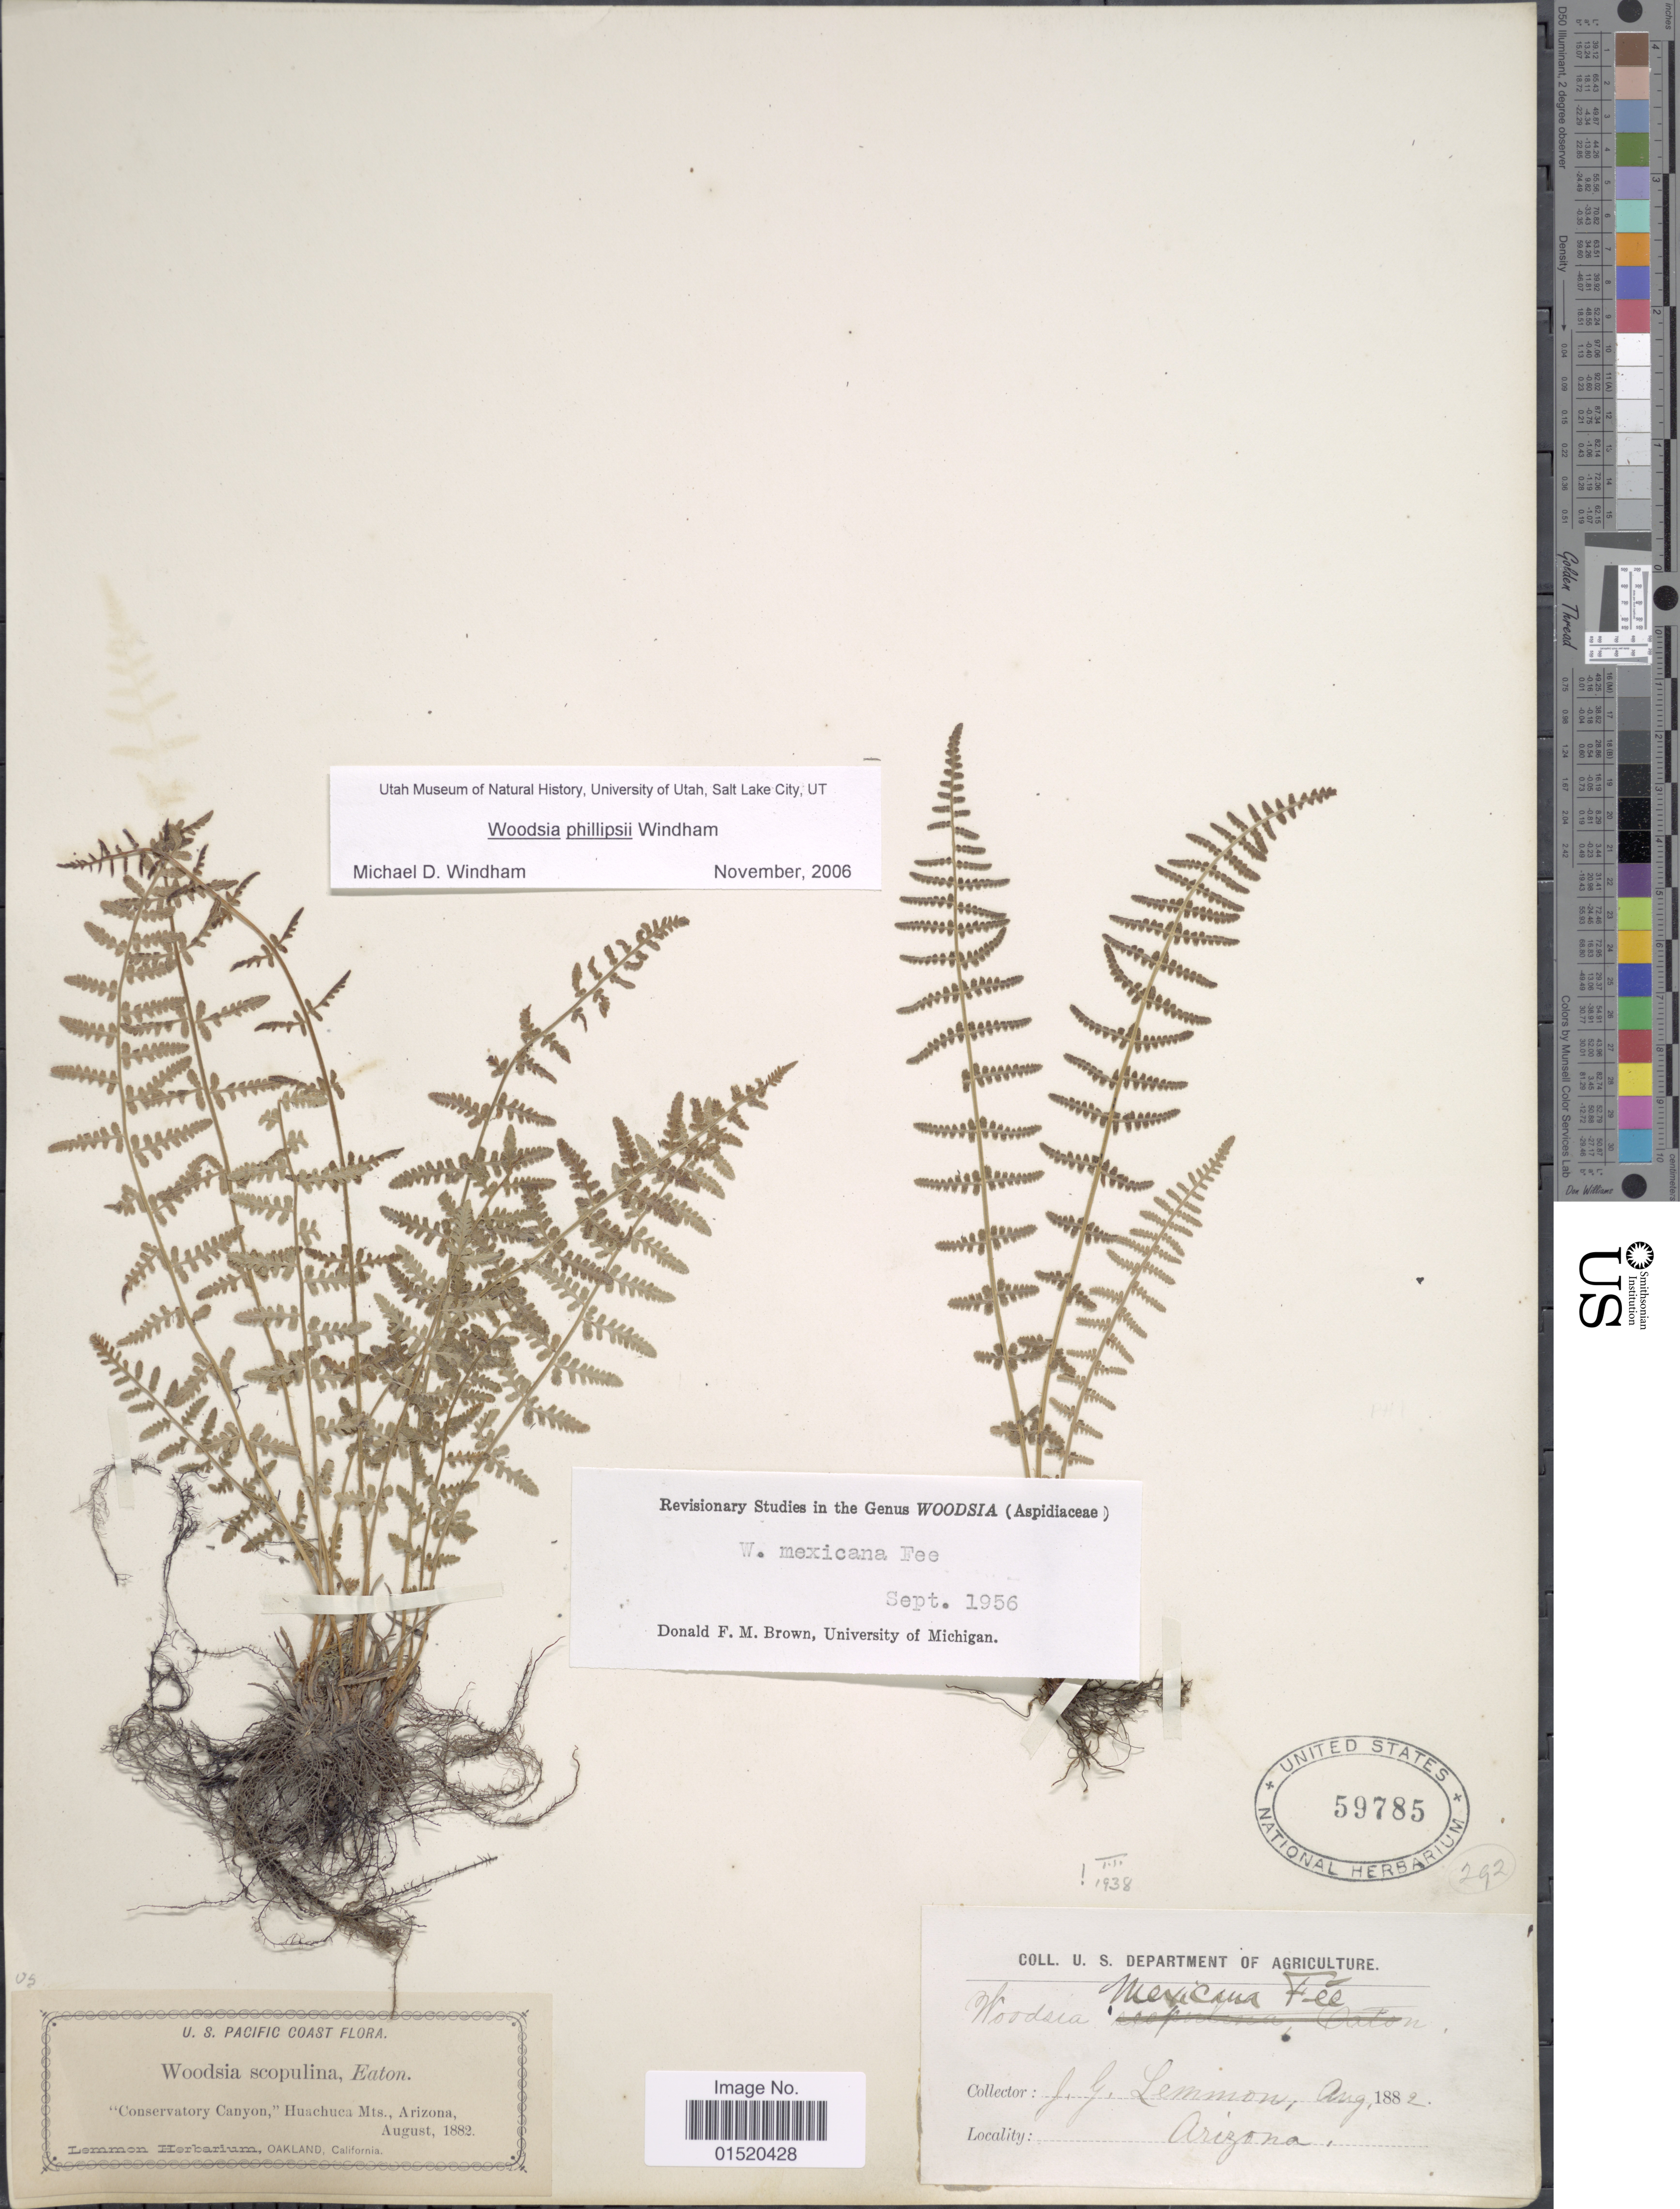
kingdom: Plantae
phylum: Tracheophyta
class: Polypodiopsida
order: Polypodiales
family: Woodsiaceae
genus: Woodsia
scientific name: Woodsia phillipsii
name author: Windham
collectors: J. Lemmon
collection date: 1882-08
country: United States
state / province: Arizona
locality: U.S. Pacific Coast, 'Conservatory Canyon,' Huachuca Mts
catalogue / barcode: US 59785